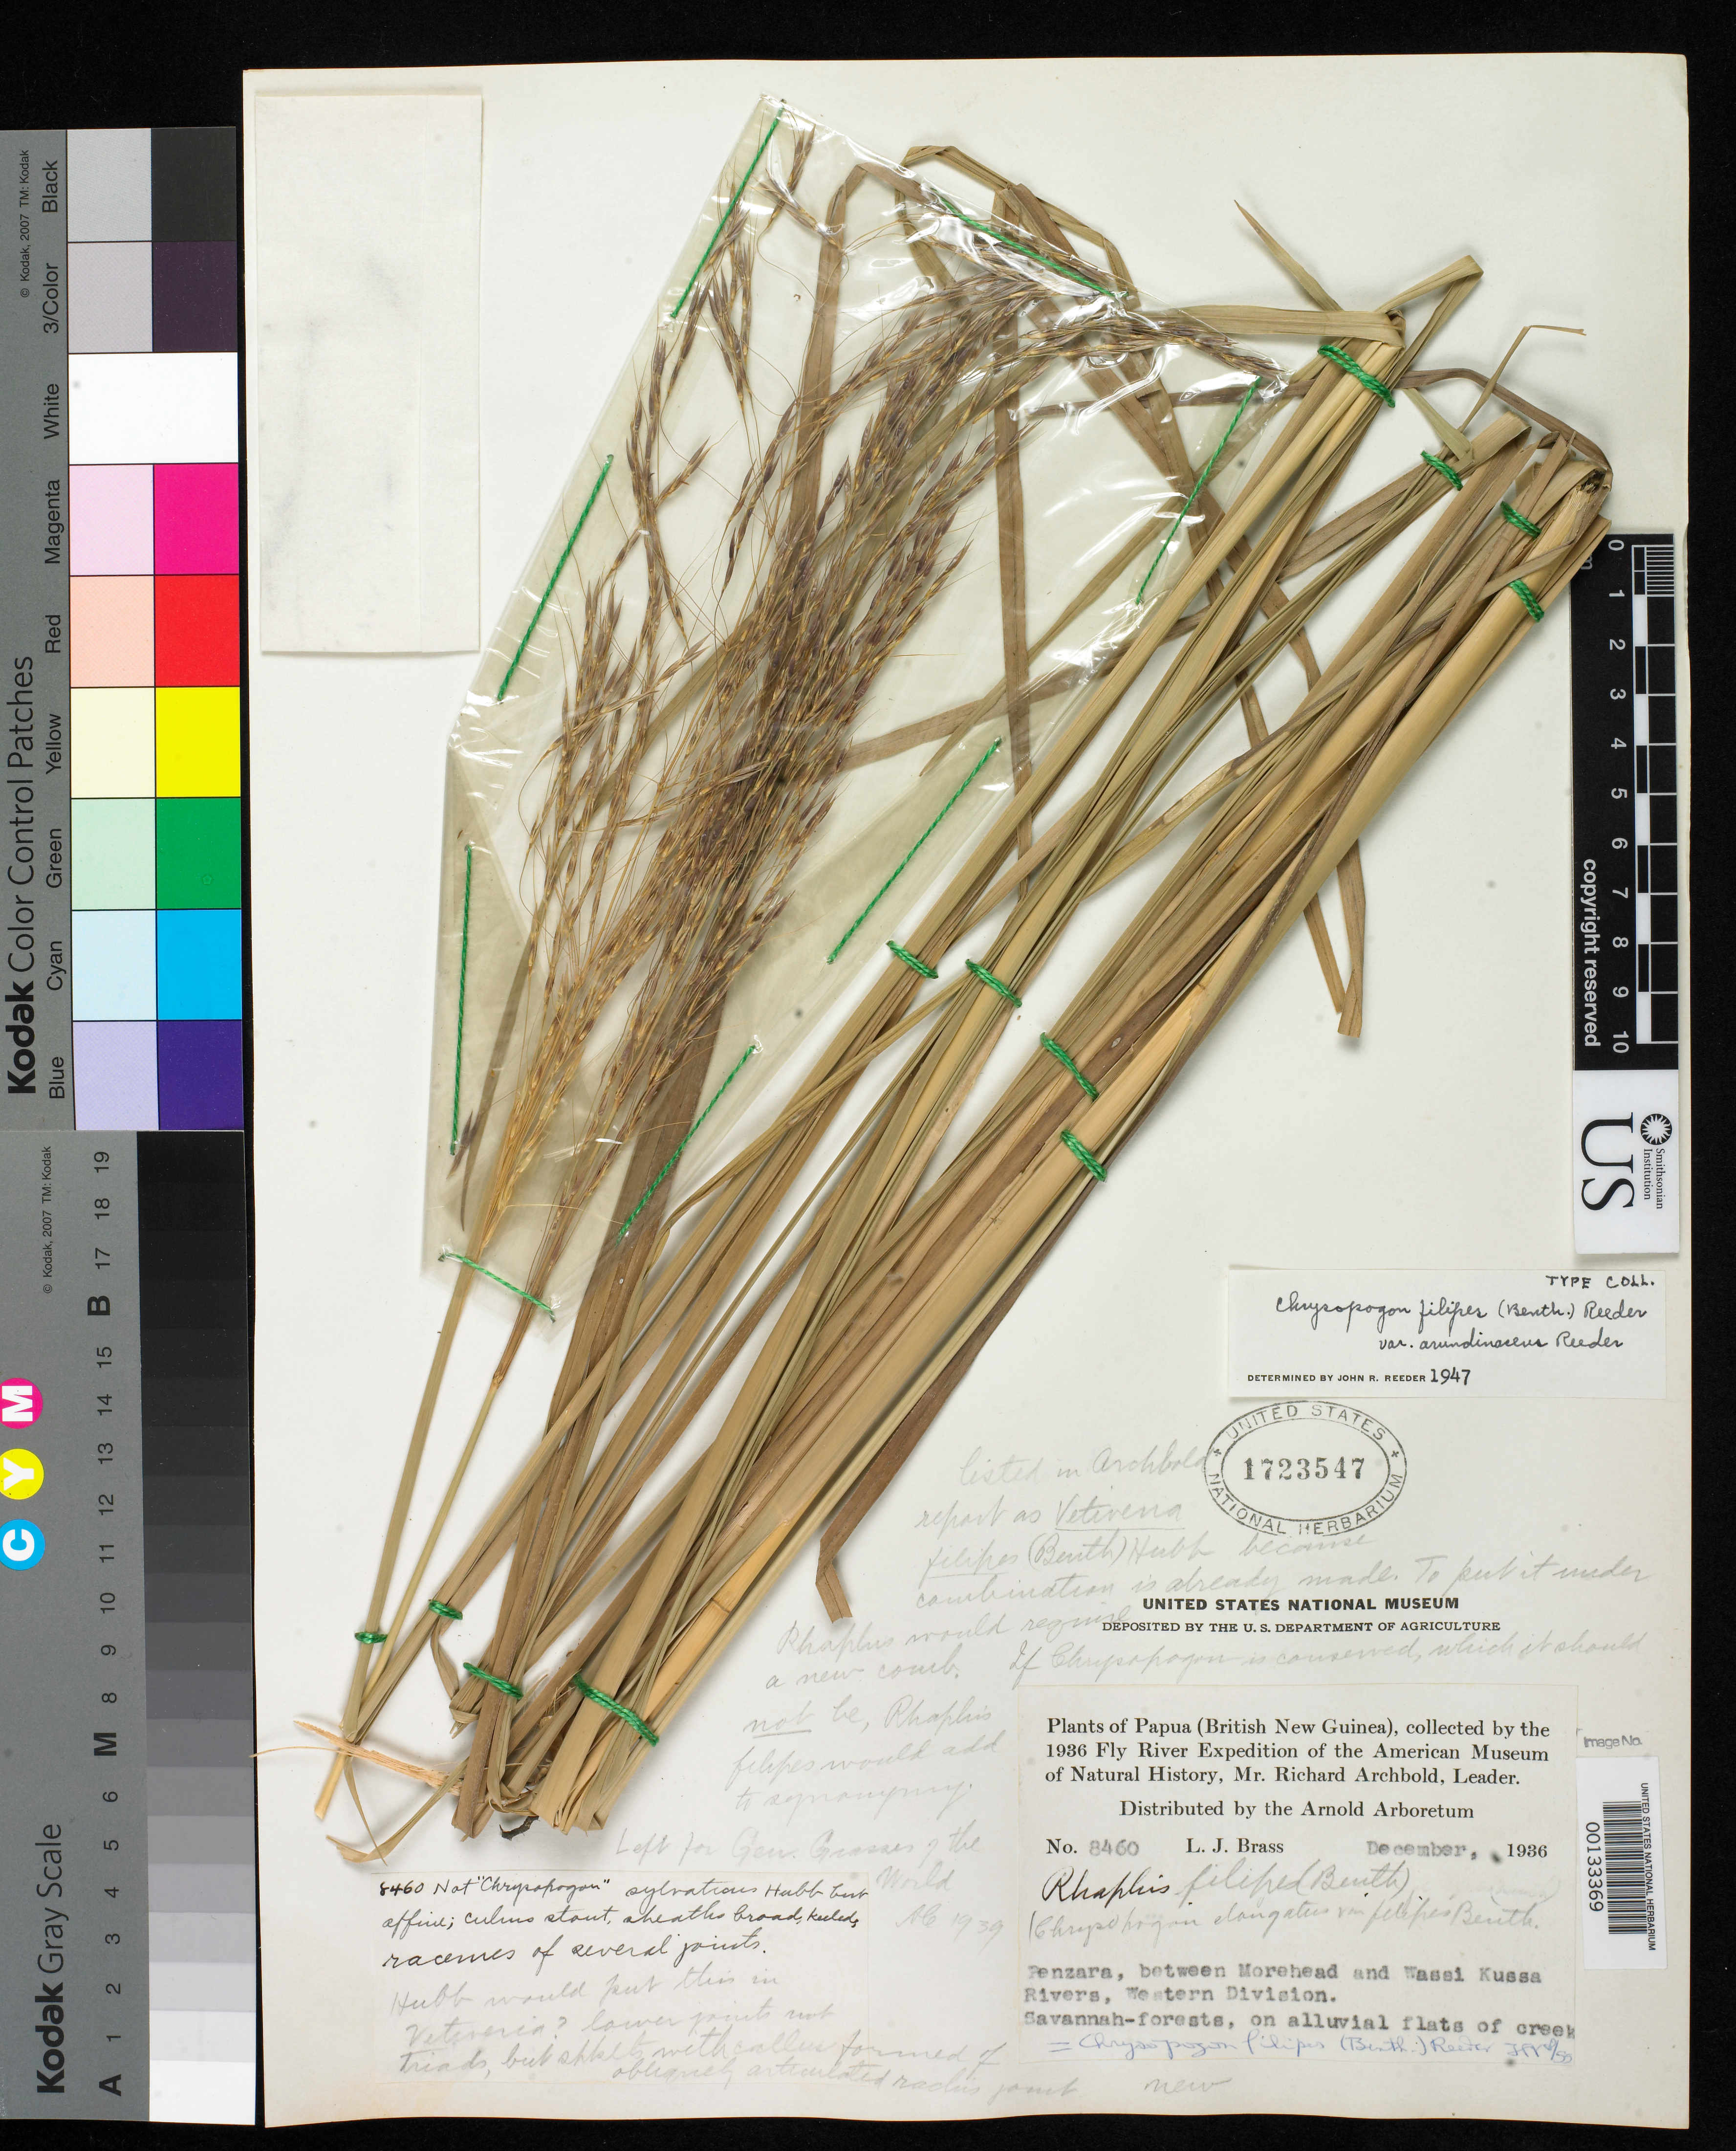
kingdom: Plantae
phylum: Tracheophyta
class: Liliopsida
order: Poales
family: Poaceae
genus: Chrysopogon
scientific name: Chrysopogon filipes var. arundinaceus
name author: Reeder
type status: Isotype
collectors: L. J. Brass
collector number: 8460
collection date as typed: Dec 1936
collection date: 1936-12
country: Papua New Guinea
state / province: Western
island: New Guinea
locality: Penzara, between Morehead & Wassikussa rivers.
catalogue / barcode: US 1723547